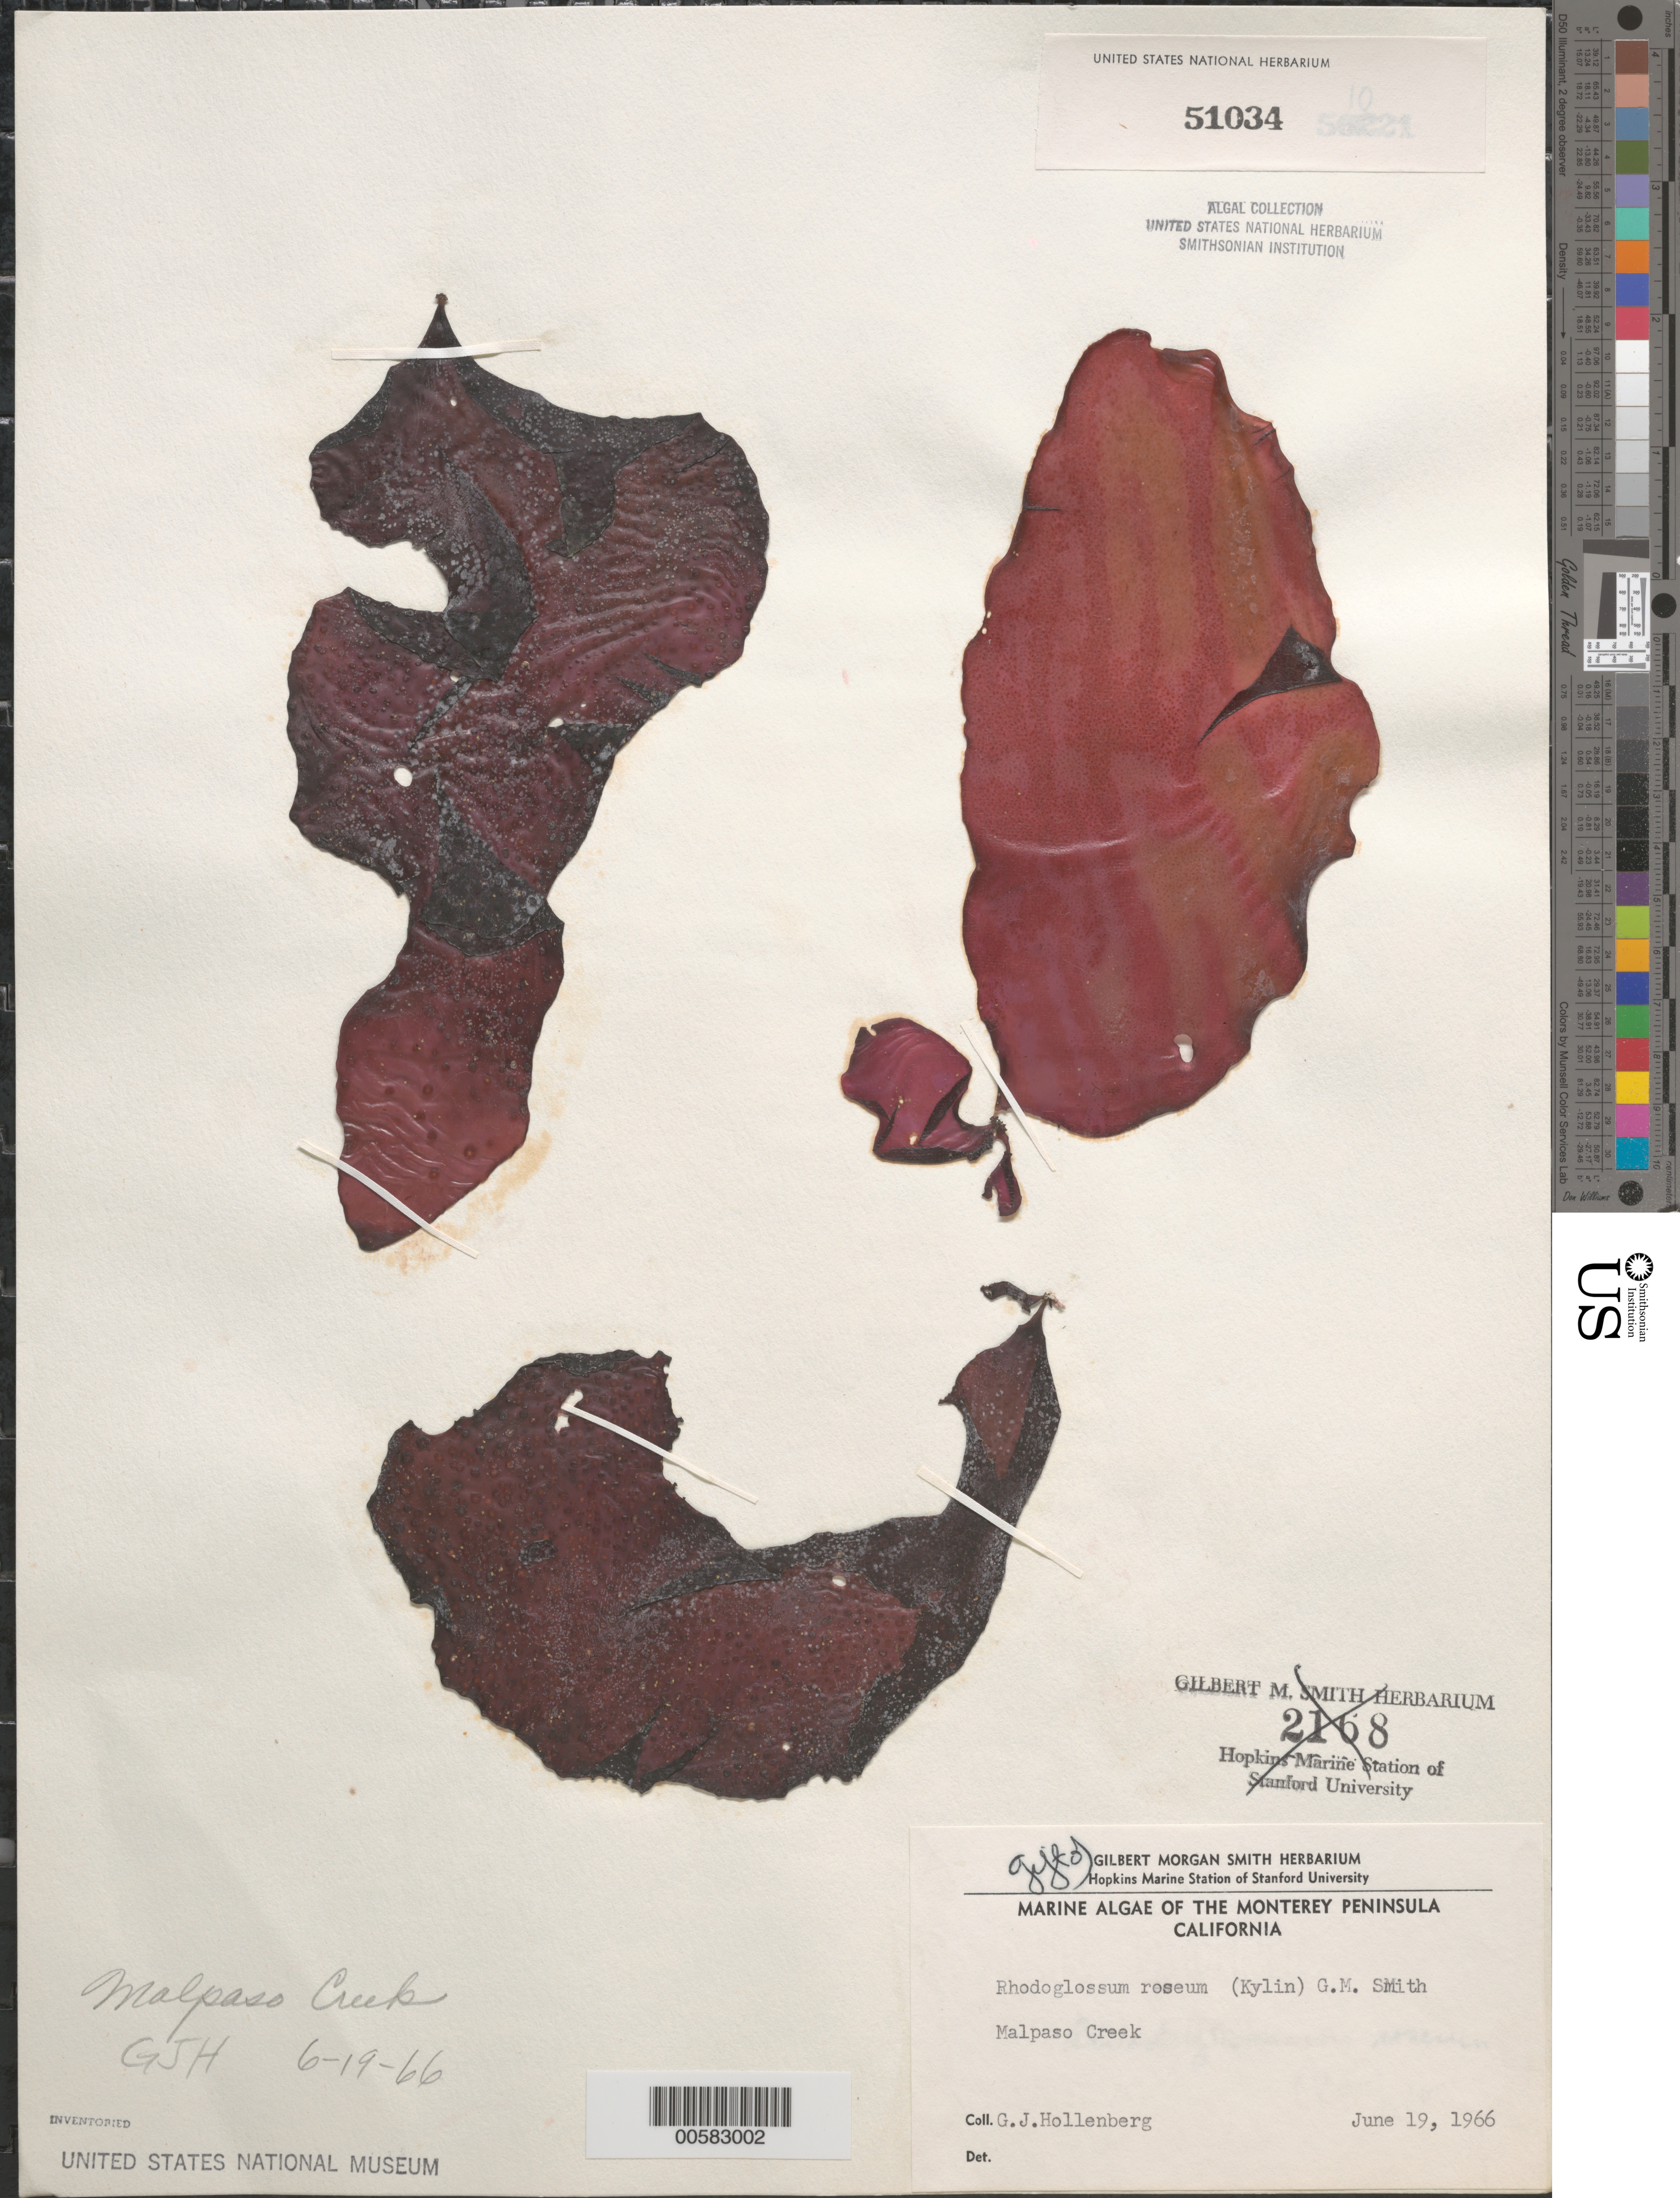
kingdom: Plantae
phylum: Rhodophyta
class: Florideophyceae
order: Gigartinales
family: Gigartinaceae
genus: Mazzaella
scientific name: Mazzaella rosea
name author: (Kylin) Fredericq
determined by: Algae name updating Project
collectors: G. Hollenberg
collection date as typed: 19 Jun 1966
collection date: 1966-06-19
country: United States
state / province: California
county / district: Monterey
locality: Malpaso Creek, Monterey Peninsula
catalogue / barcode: US 51034